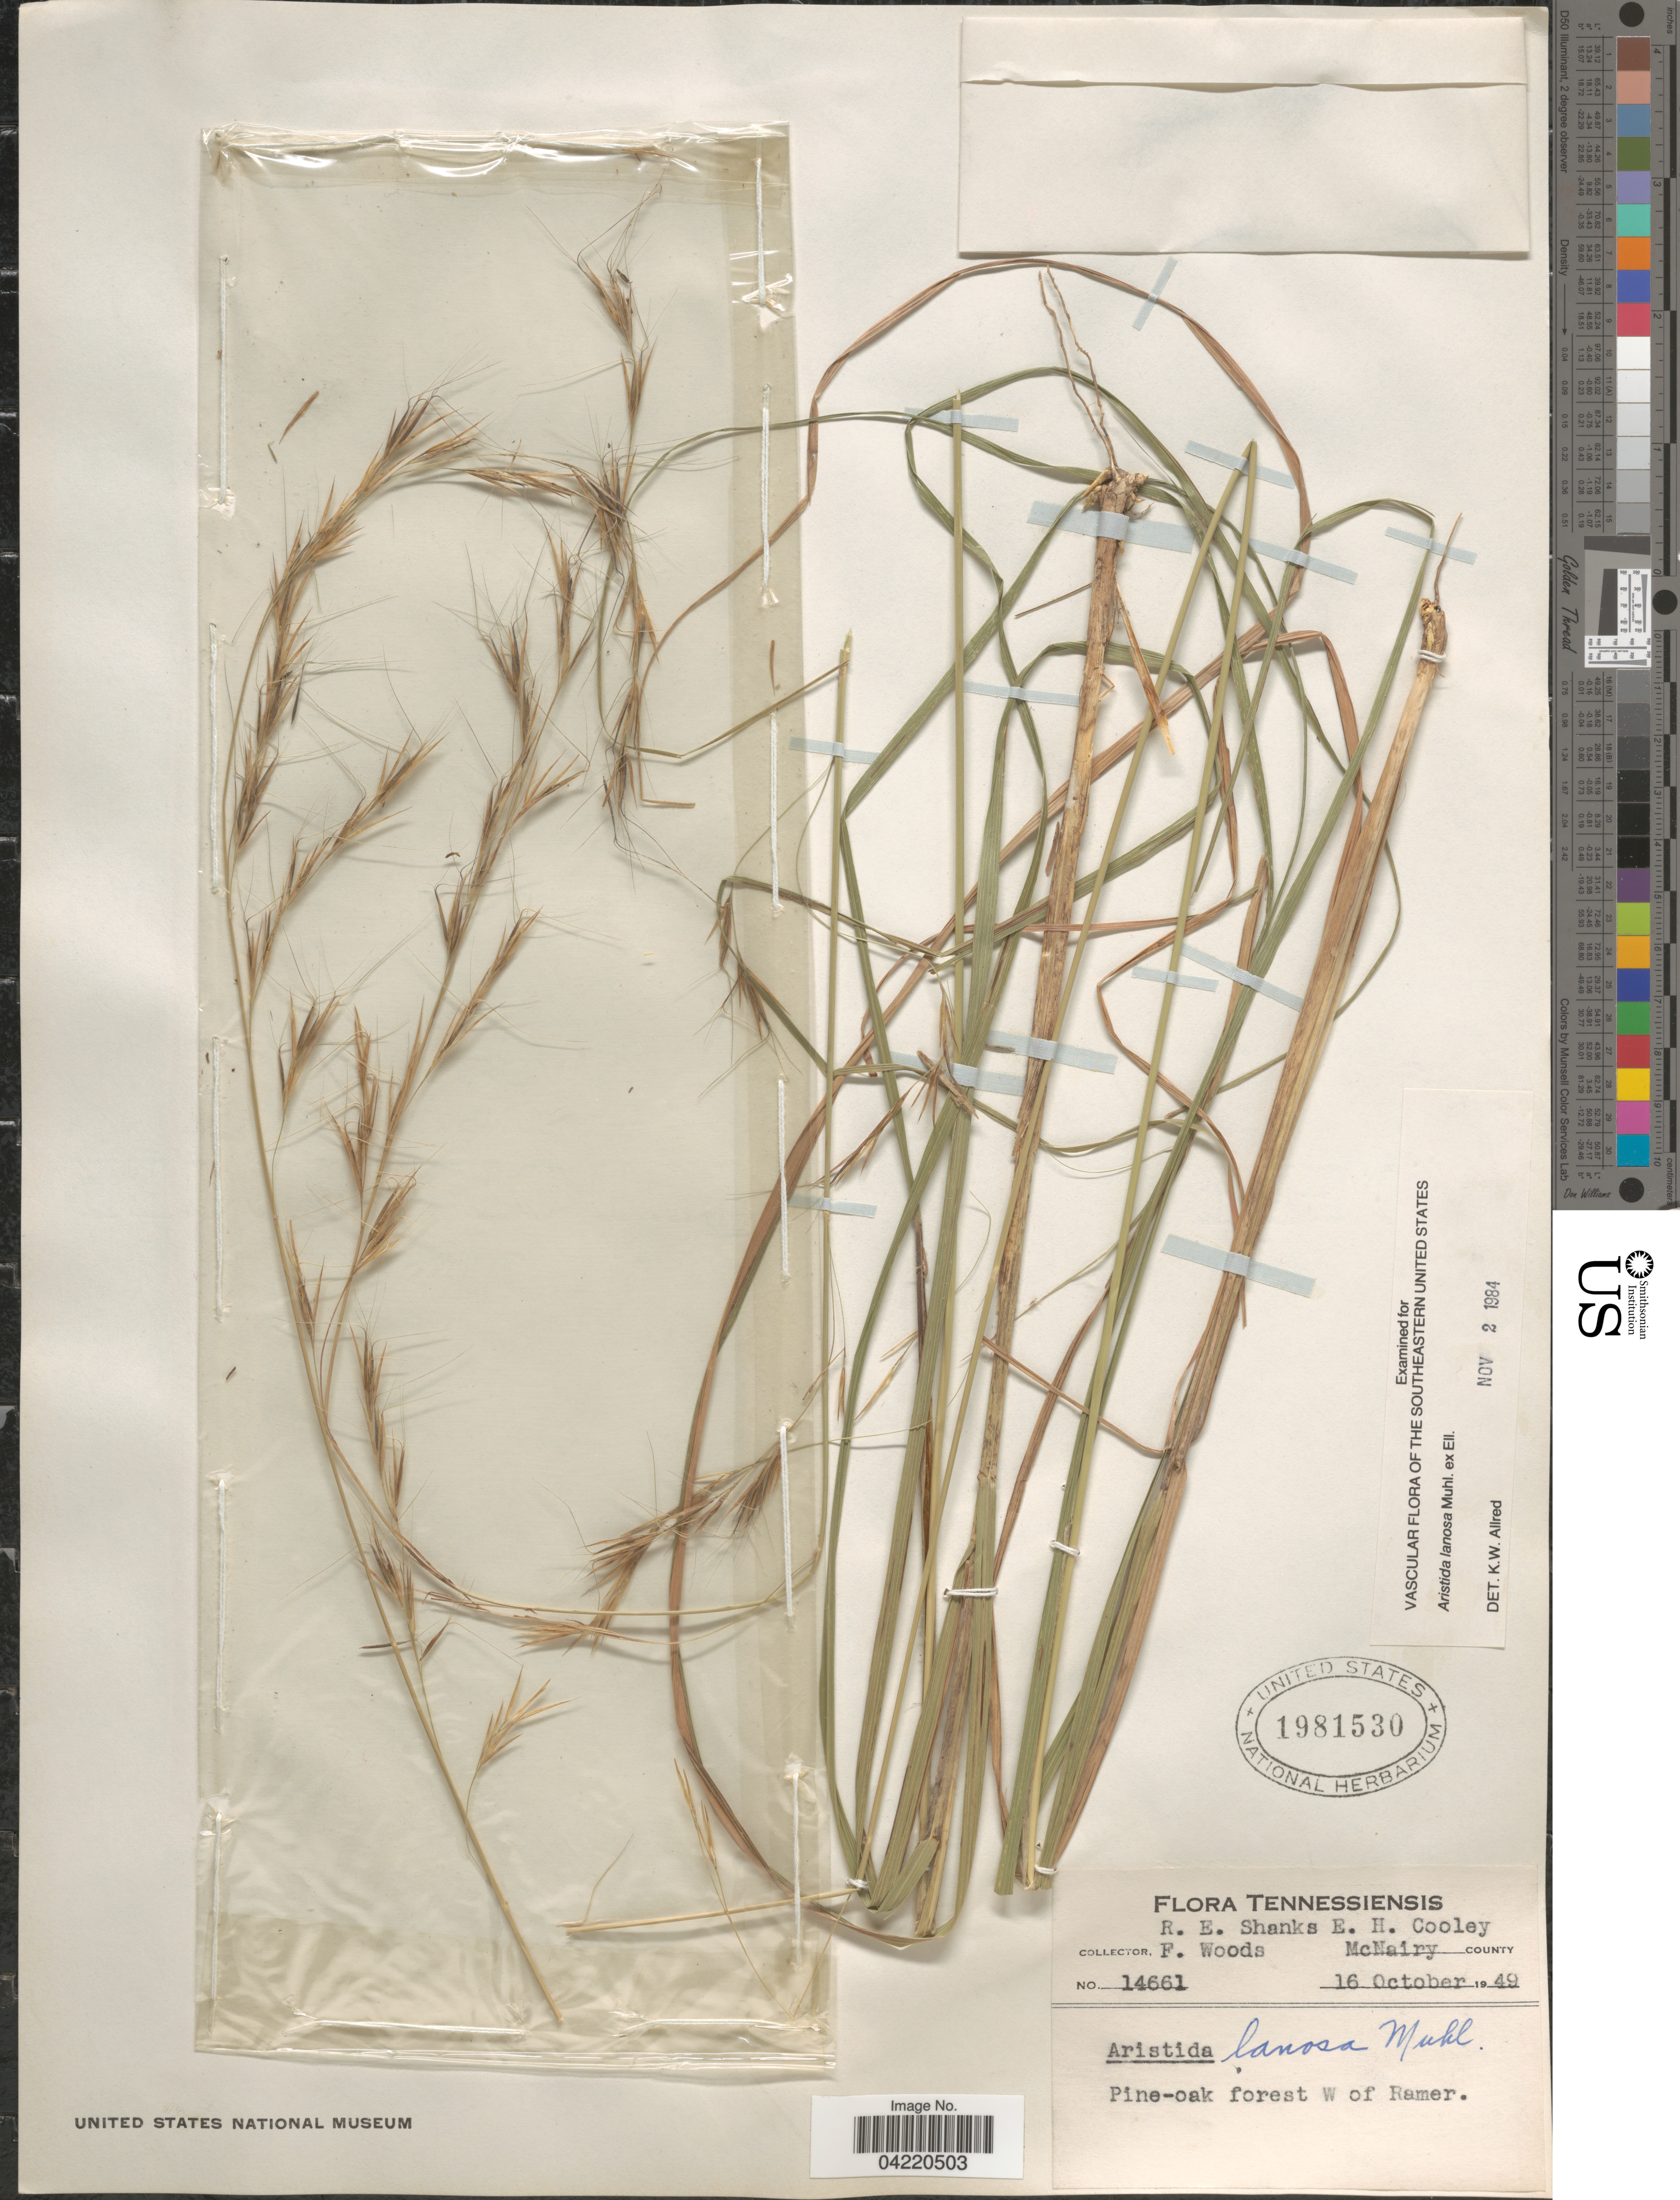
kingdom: Plantae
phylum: Tracheophyta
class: Liliopsida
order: Poales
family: Poaceae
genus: Aristida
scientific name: Aristida lanosa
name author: Muhl.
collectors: R. Shanks, F. Woods & E. H. Cooley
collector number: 14661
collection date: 1949-10-16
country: United States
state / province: Tennessee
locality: McNairy County. Pine-oak forest W of Ramer.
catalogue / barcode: US 1981530